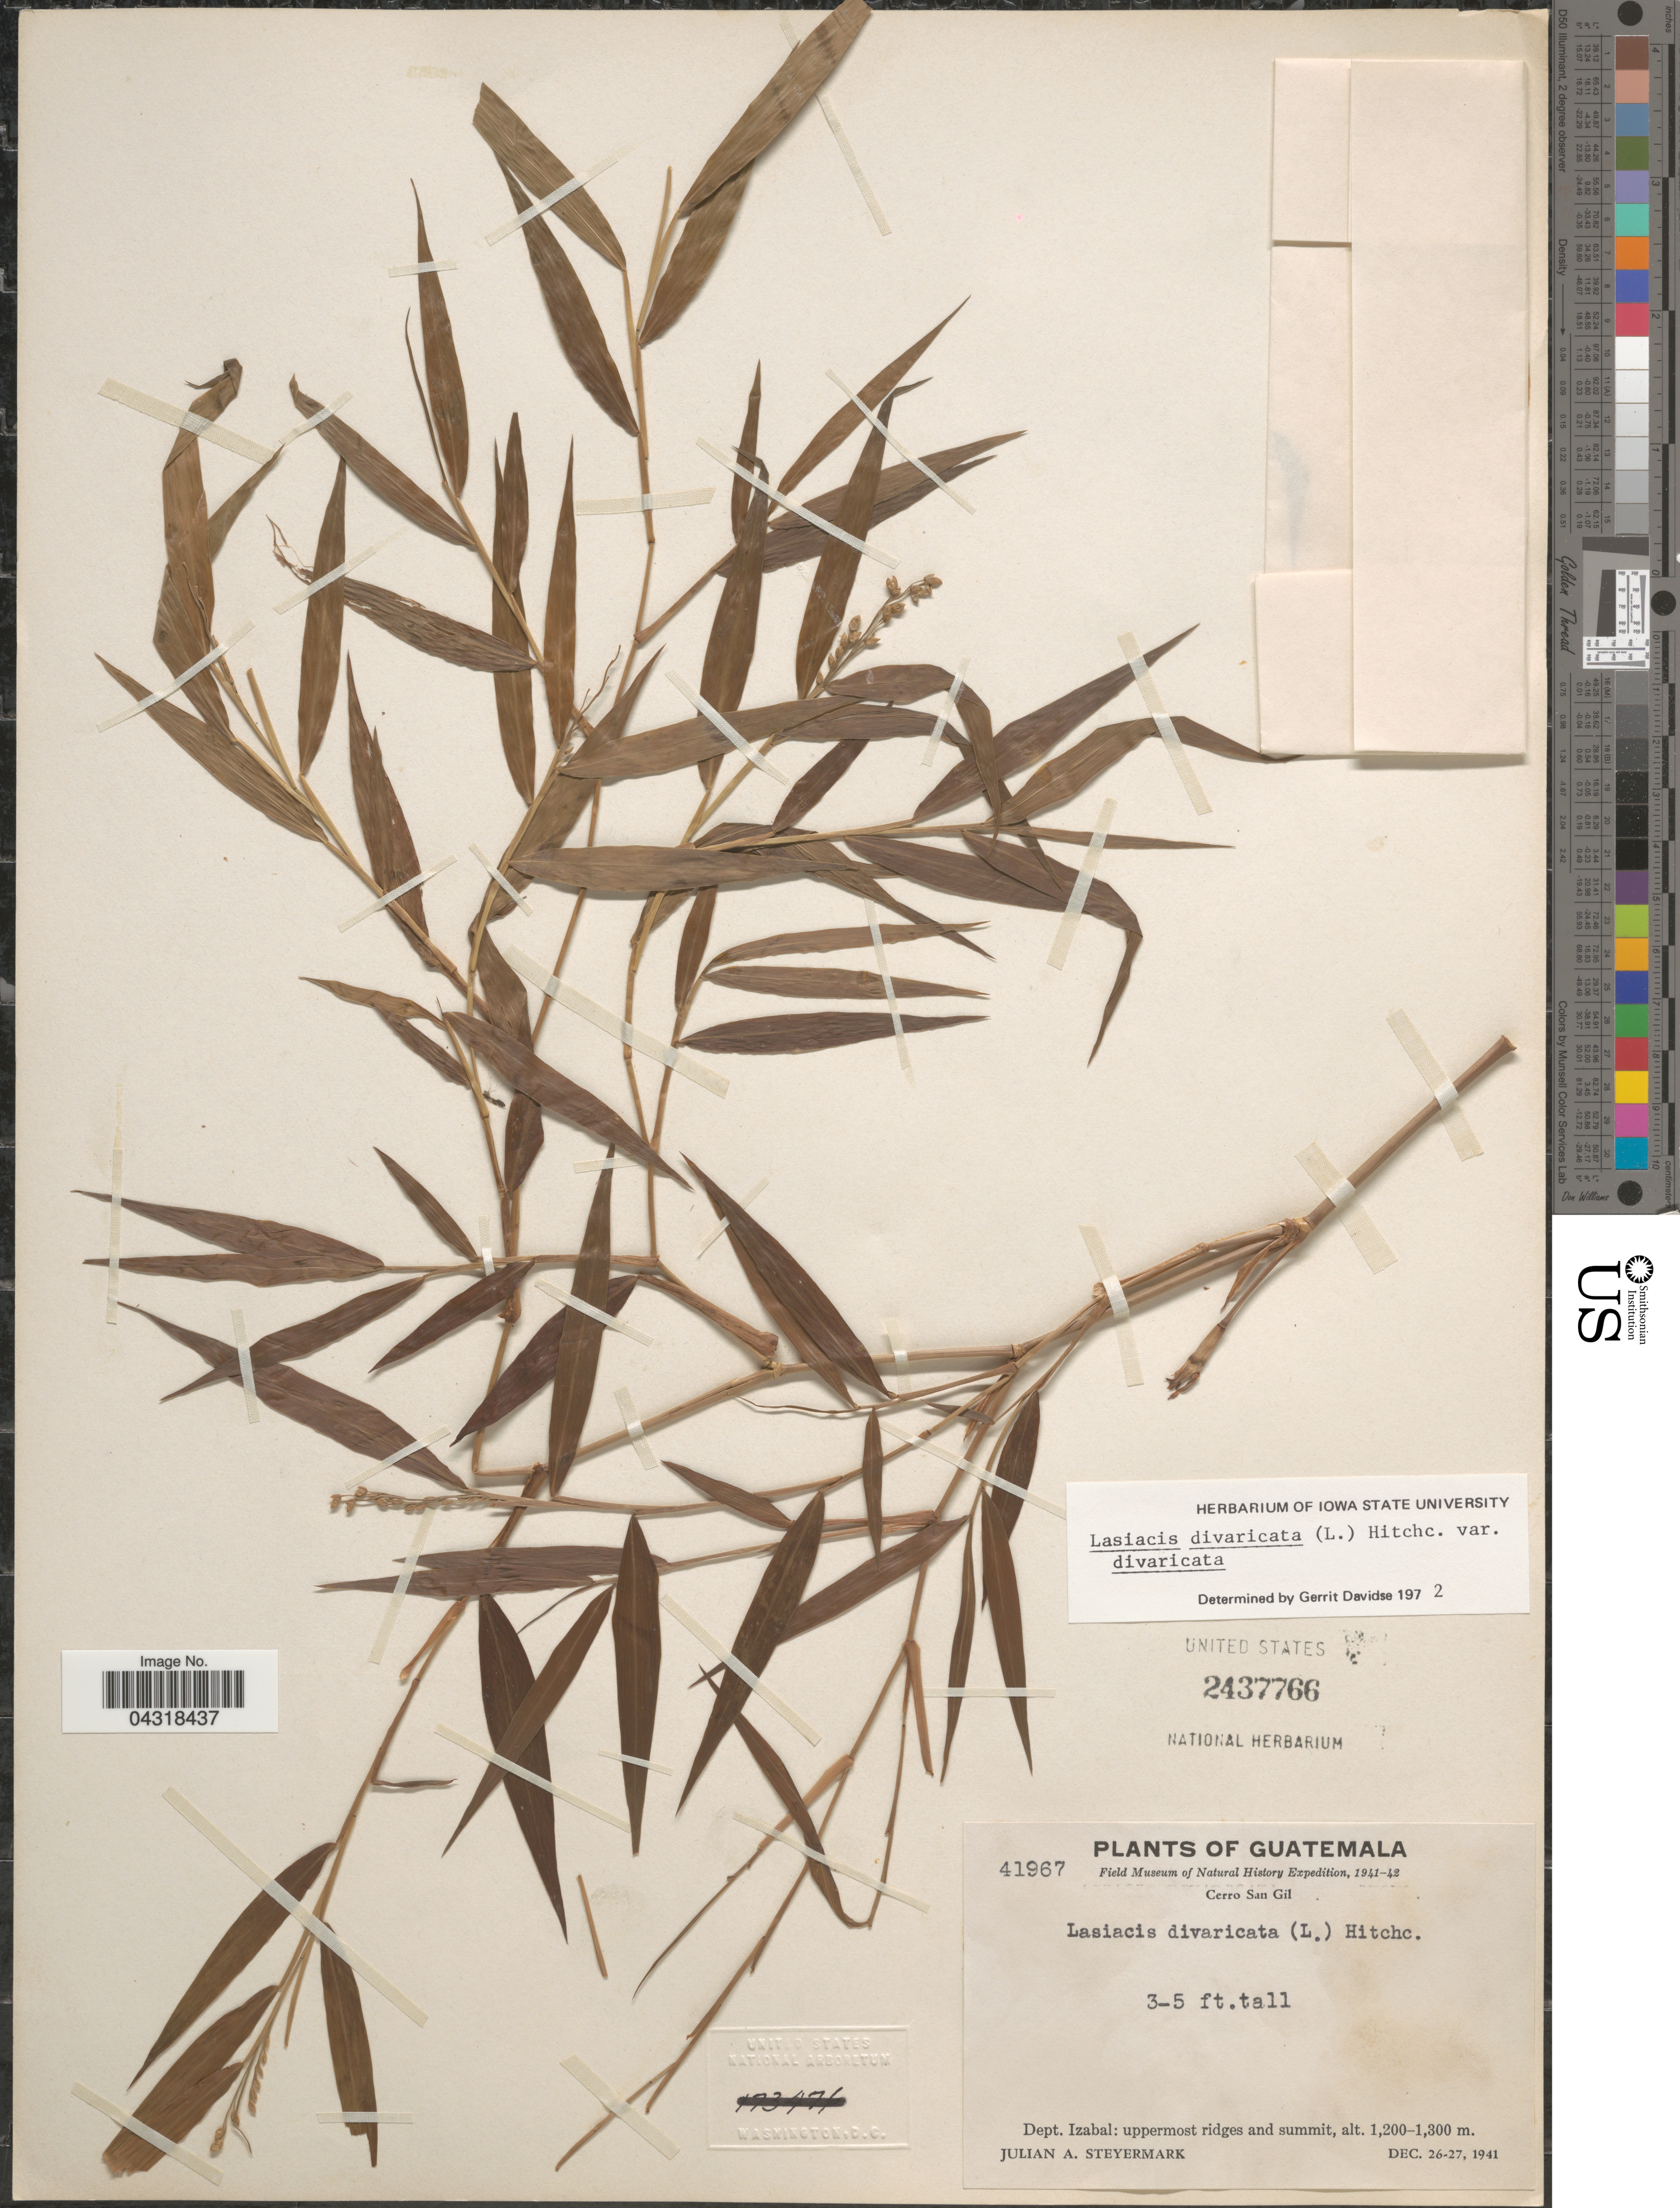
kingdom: Plantae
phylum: Tracheophyta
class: Liliopsida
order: Poales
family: Poaceae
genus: Lasiacis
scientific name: Lasiacis divaricata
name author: (L.) Hitchc.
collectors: J. Steyermark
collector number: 41967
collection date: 1941-12-26/1941-12-27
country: Guatemala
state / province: Izabal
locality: Field Museum of Natural History Expedition, 1941-42. Cerro San Gil. Dept. Izabal: uppermost ridges and summit.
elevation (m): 1200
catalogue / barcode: US 2437766